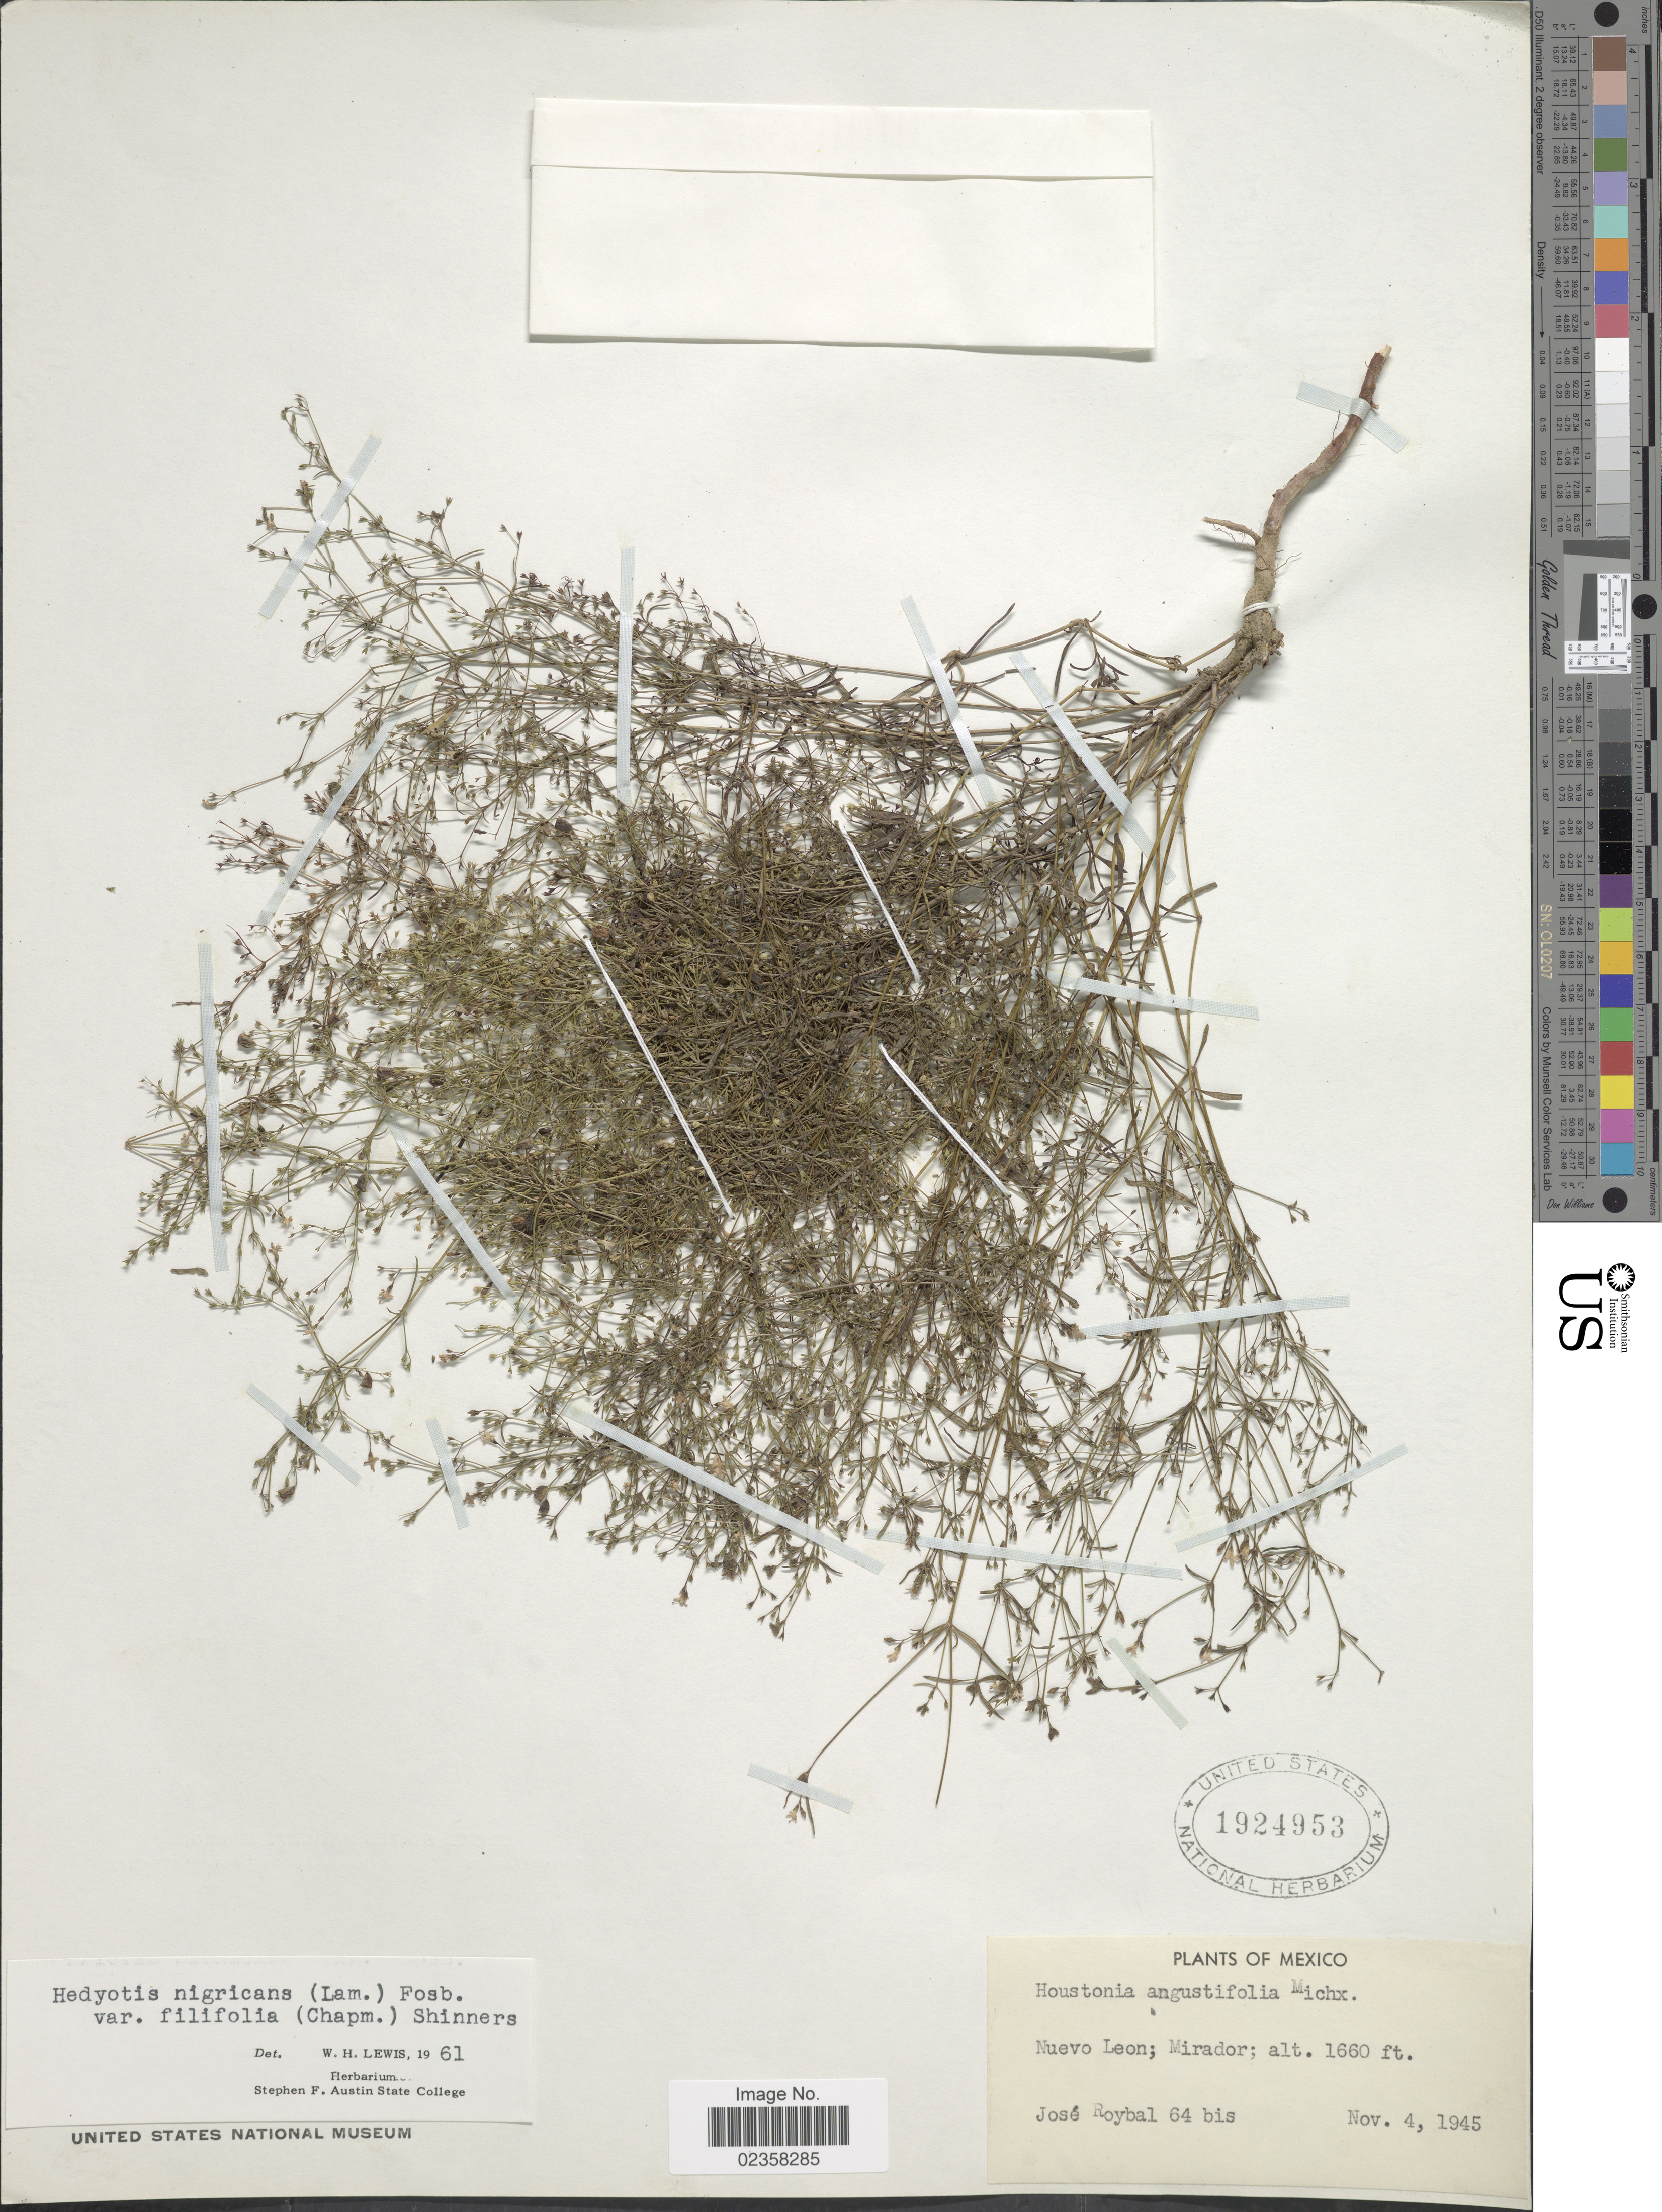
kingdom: Plantae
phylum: Tracheophyta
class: Magnoliopsida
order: Gentianales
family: Rubiaceae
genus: Houstonia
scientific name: Houstonia nigricans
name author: (Lam.) Fernald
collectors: J. Roybal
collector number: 64 bis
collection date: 1945-11-04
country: Mexico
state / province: Nuevo León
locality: Mirador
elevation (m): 506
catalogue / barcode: US 1924953